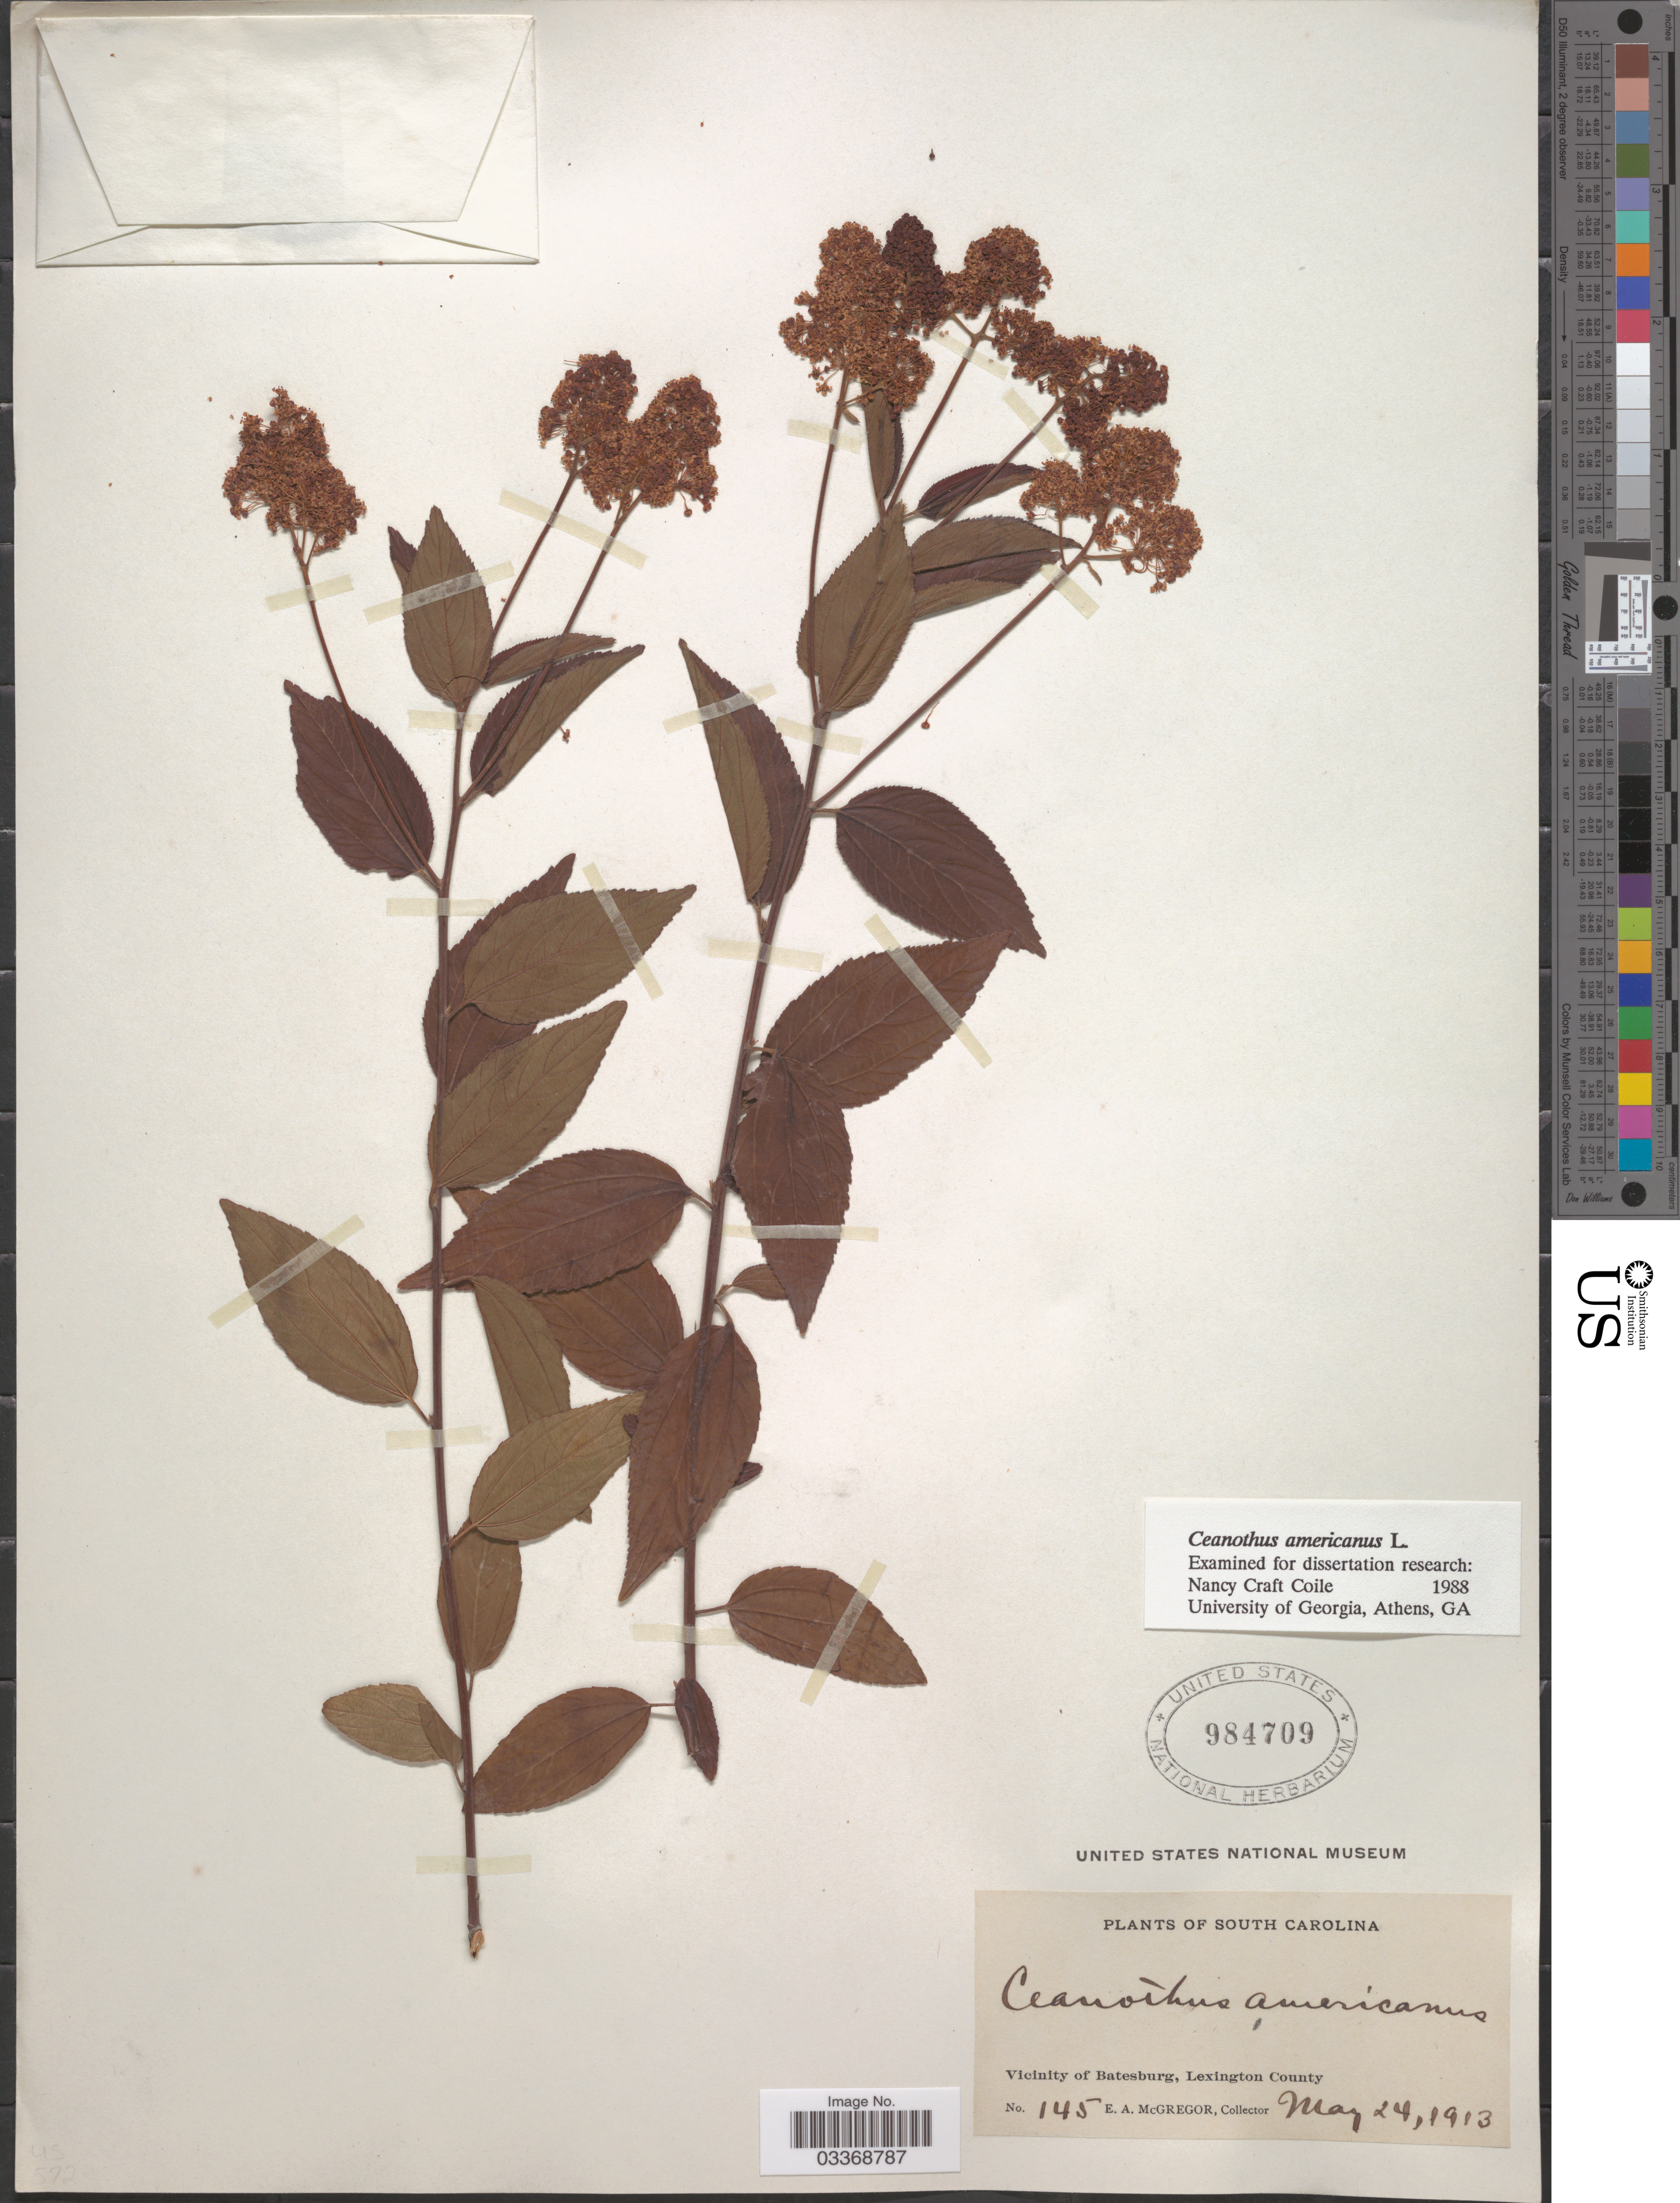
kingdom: Plantae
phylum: Tracheophyta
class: Magnoliopsida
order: Rosales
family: Rhamnaceae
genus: Ceanothus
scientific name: Ceanothus americanus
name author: L.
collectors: E. A. McGregor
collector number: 145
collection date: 1913-05-24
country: United States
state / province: South Carolina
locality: Vicinity of Batesburg, Lexington County.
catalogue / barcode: US 984709